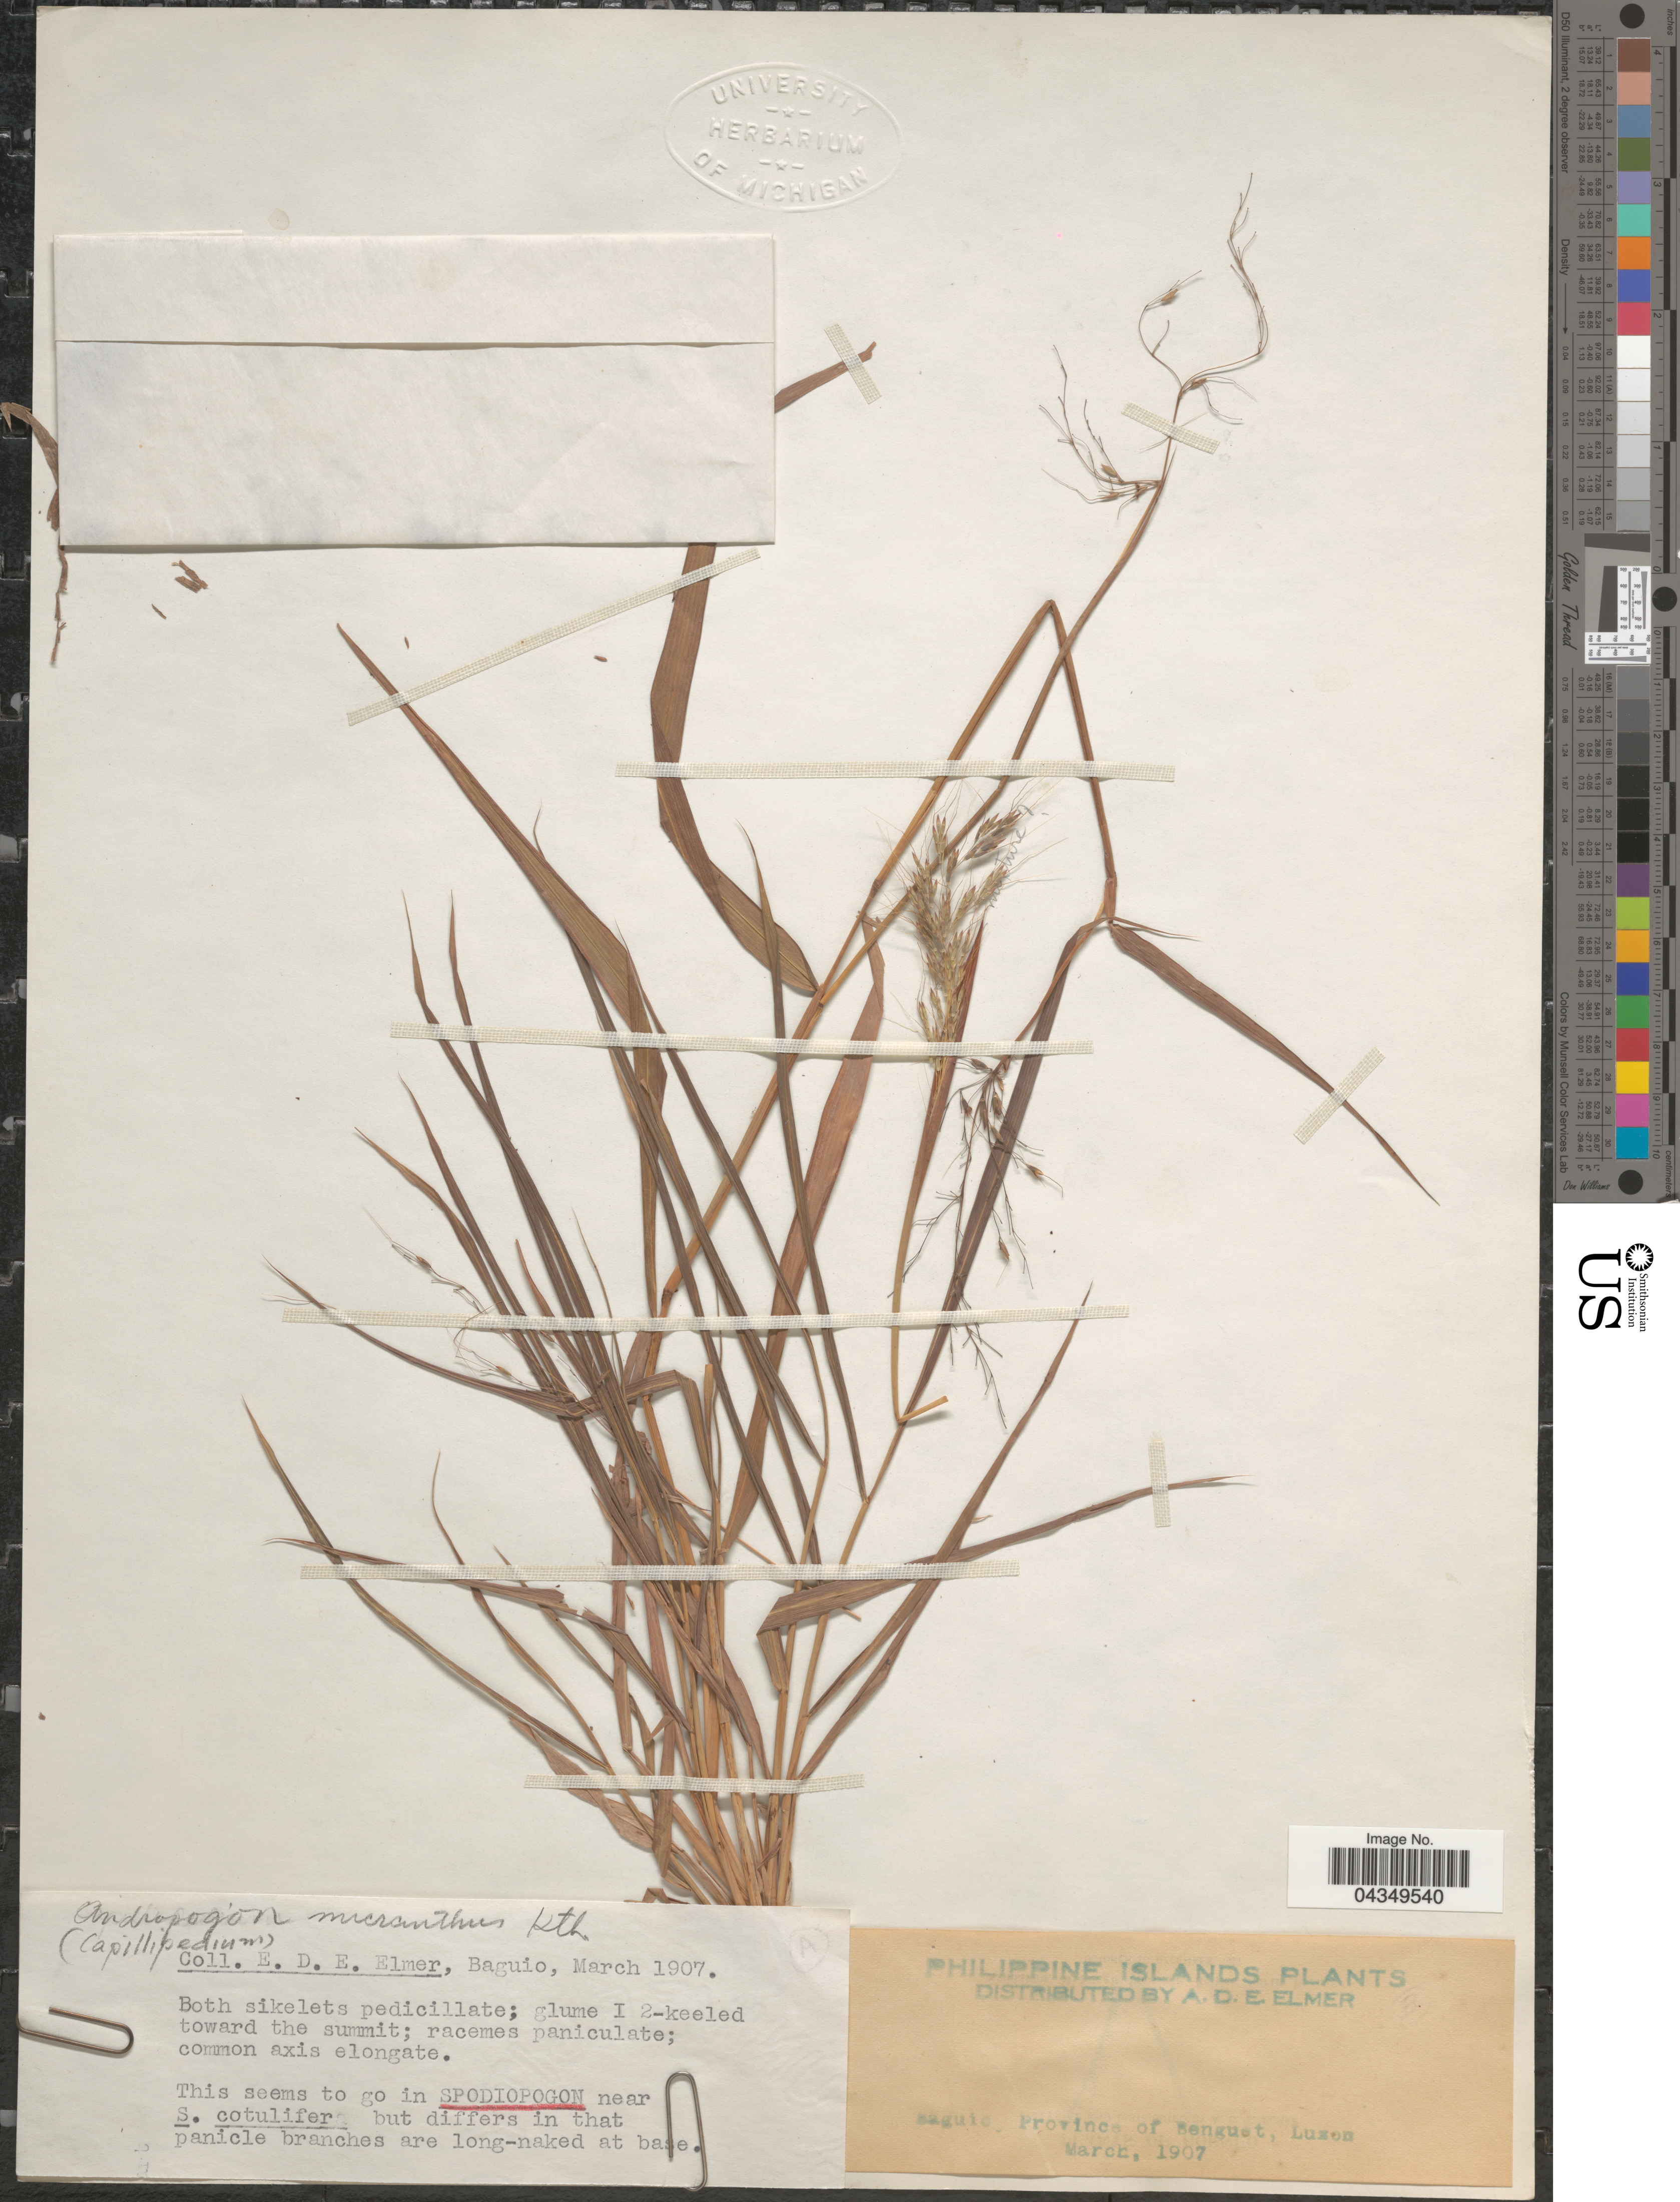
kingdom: Plantae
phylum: Tracheophyta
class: Liliopsida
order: Poales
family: Poaceae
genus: Capillipedium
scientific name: Capillipedium parviflorum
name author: (R. Br.) Stapf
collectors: A. D. E. Elmer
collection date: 1907-03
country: Philippines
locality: Philippine Islands. Baguio, Province of Benguet, Luzon.